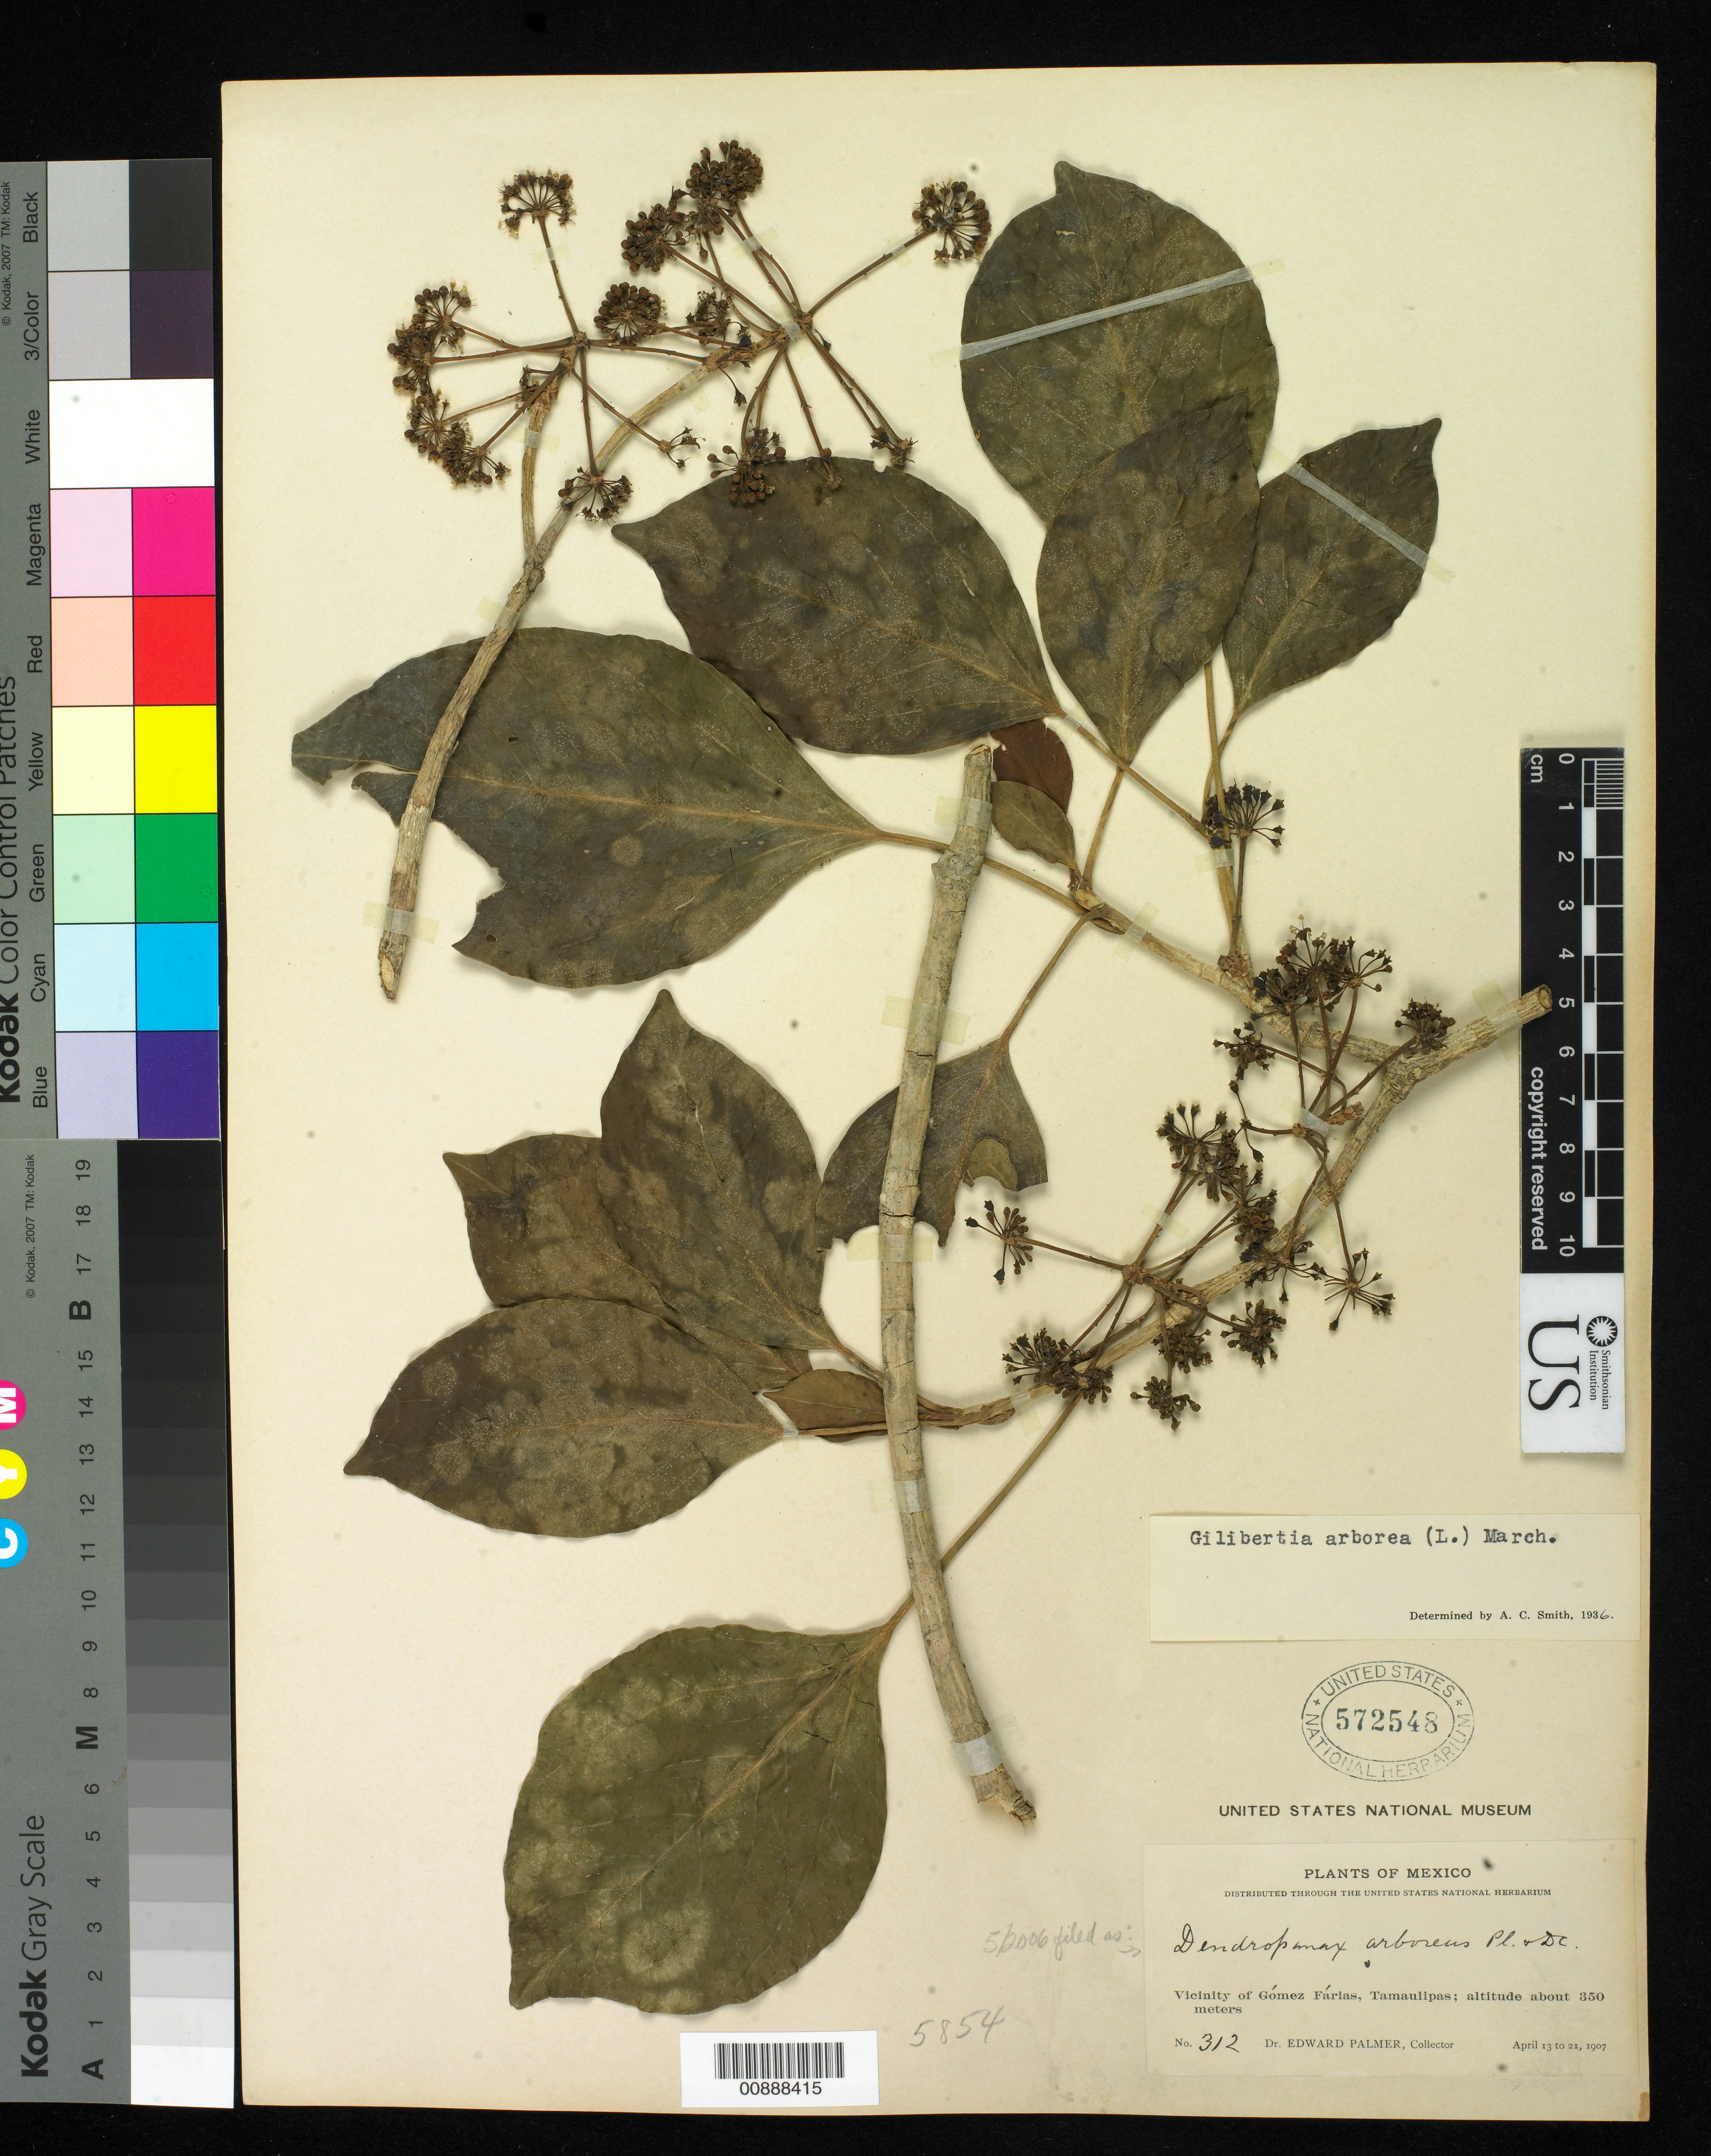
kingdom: Plantae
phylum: Tracheophyta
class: Magnoliopsida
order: Apiales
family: Araliaceae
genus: Dendropanax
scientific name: Dendropanax arboreus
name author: (L.) Decne. & Planch.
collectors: E. Palmer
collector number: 312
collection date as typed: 13 Apr 1907 to 21 Apr 1907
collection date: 1907-04-13/1907-04-21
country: Mexico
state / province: Tamaulipas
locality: Vicinity of Gómez Farias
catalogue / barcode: US 572548